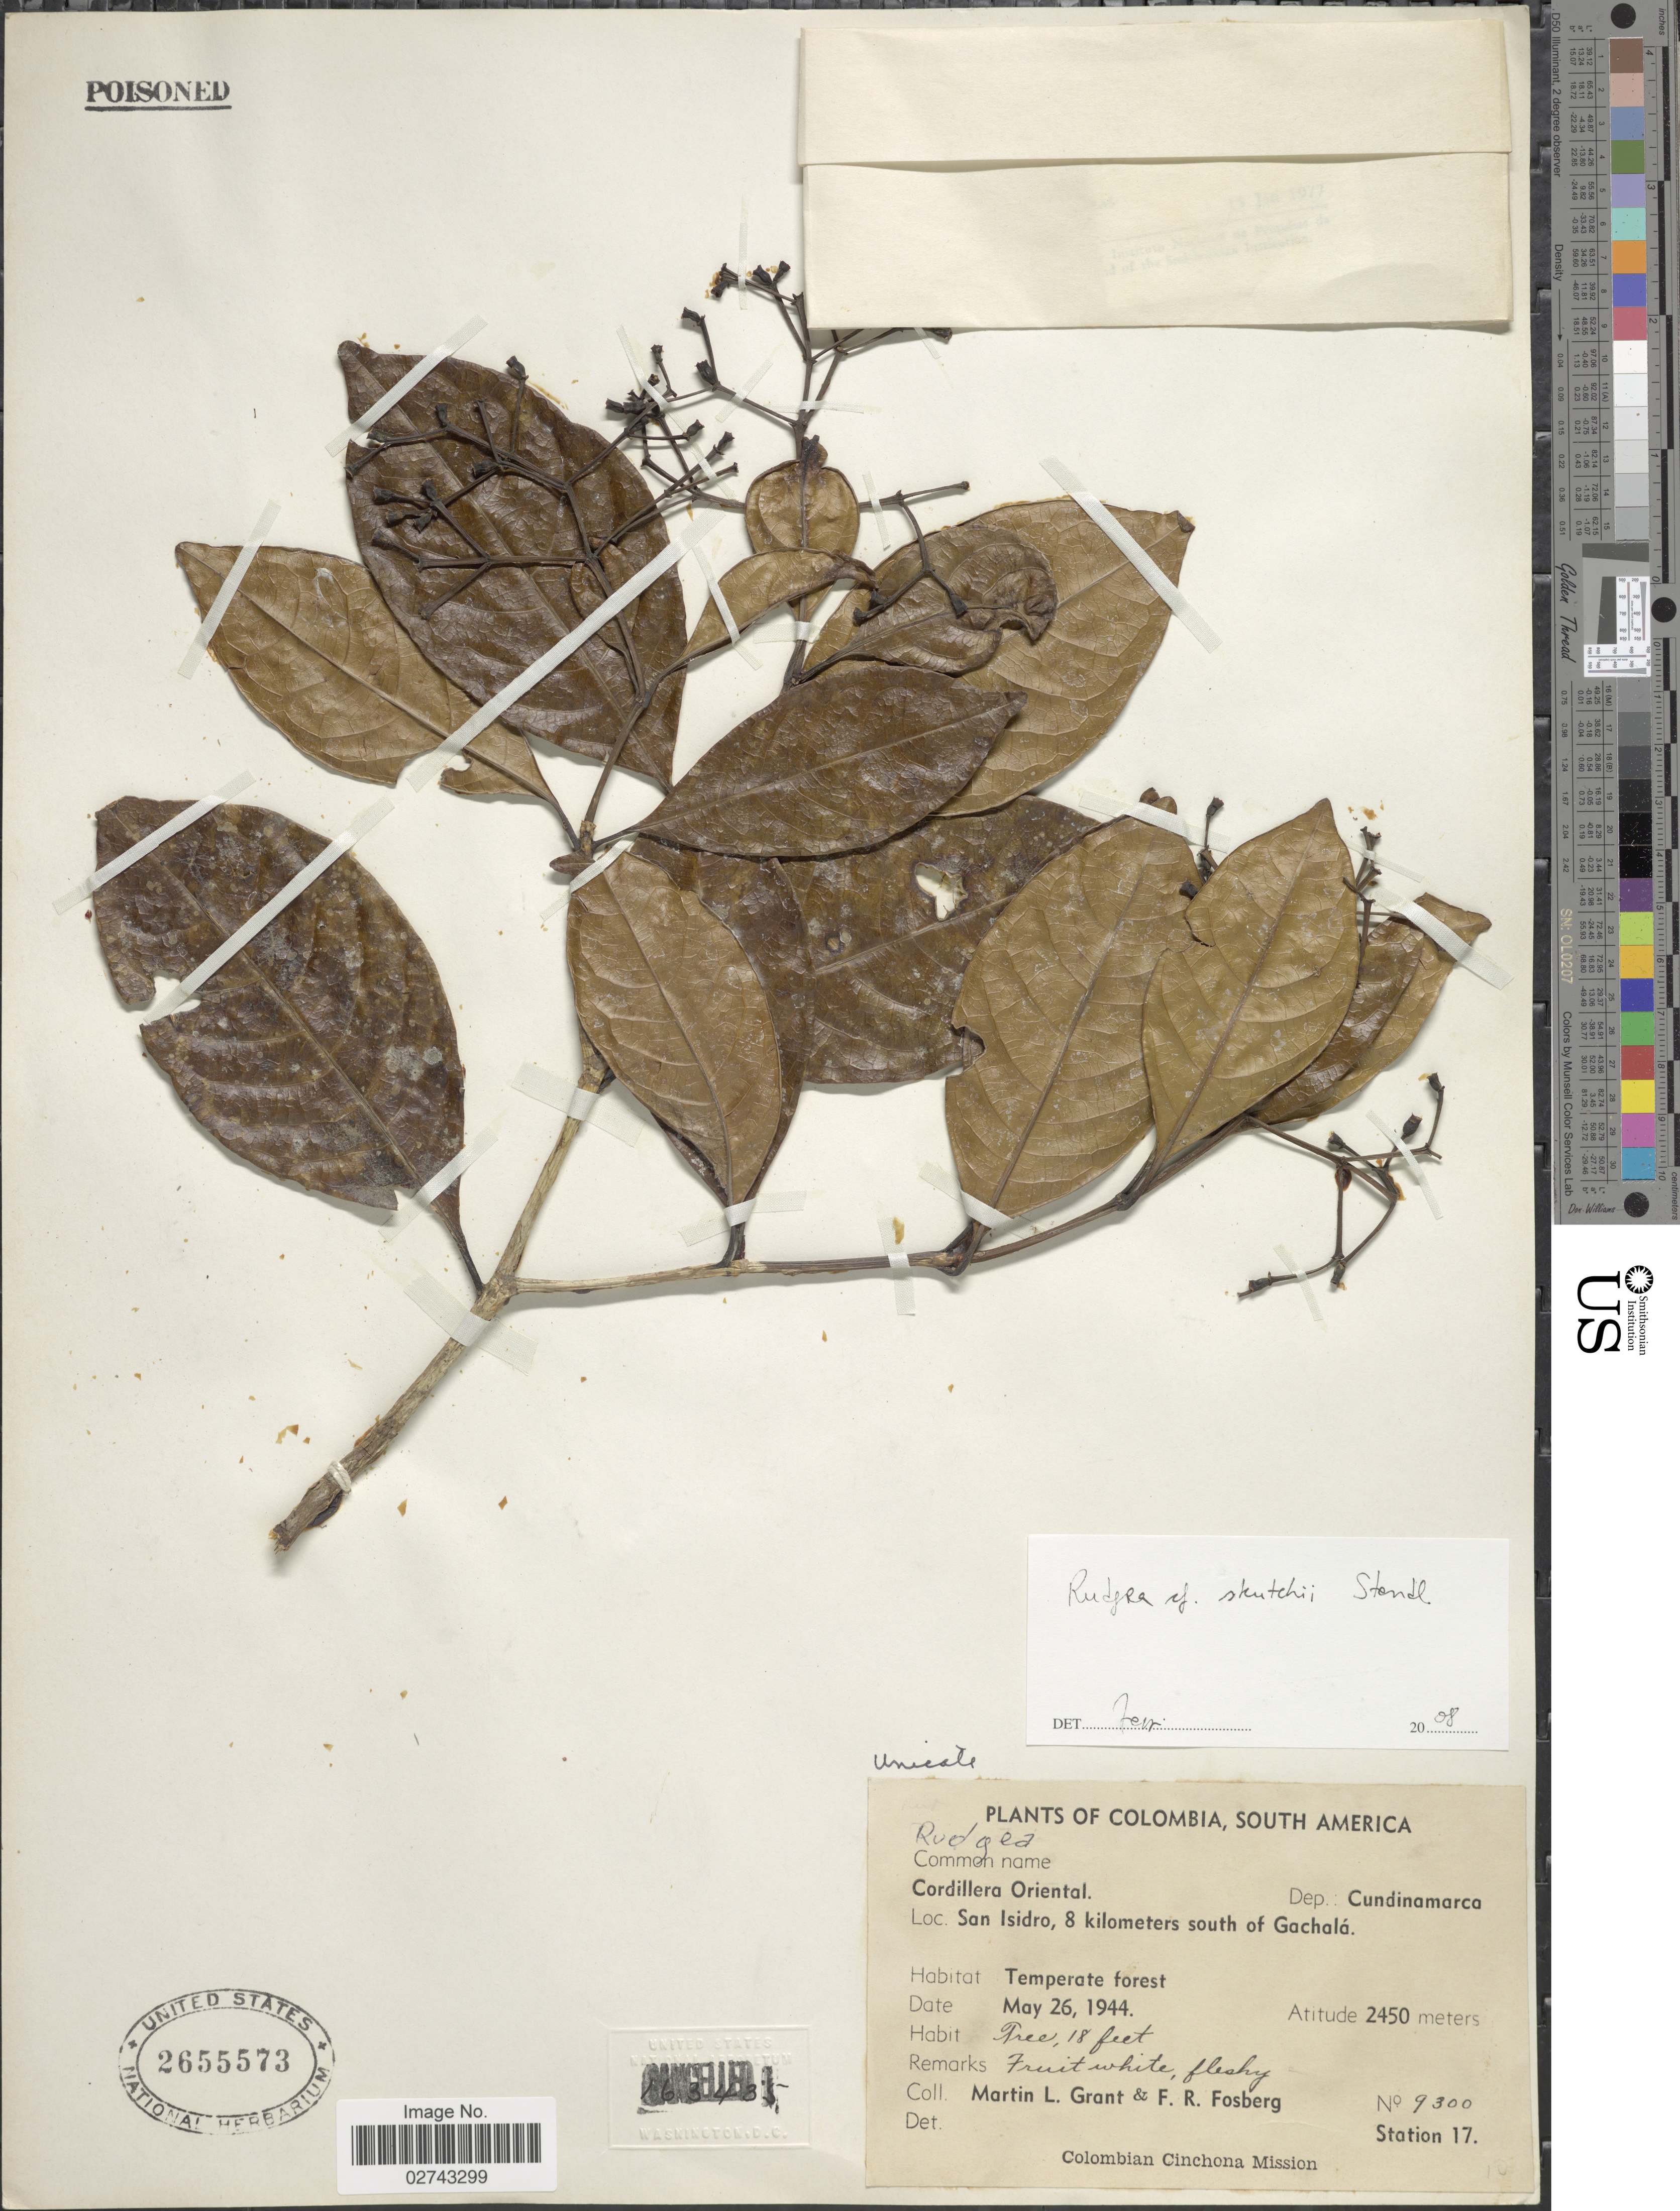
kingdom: Plantae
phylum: Tracheophyta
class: Magnoliopsida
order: Gentianales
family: Rubiaceae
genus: Rudgea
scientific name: Rudgea skutchii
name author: Standl.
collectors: M. L. Grant & F. R. Fosberg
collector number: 9300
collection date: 1944-05-26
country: Colombia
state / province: Cundinamarca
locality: Cordillera Oriental, San Isidro, 8 kilomters south of Gachala, Temperate forest, Station 17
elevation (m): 2450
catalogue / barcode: US 2655573